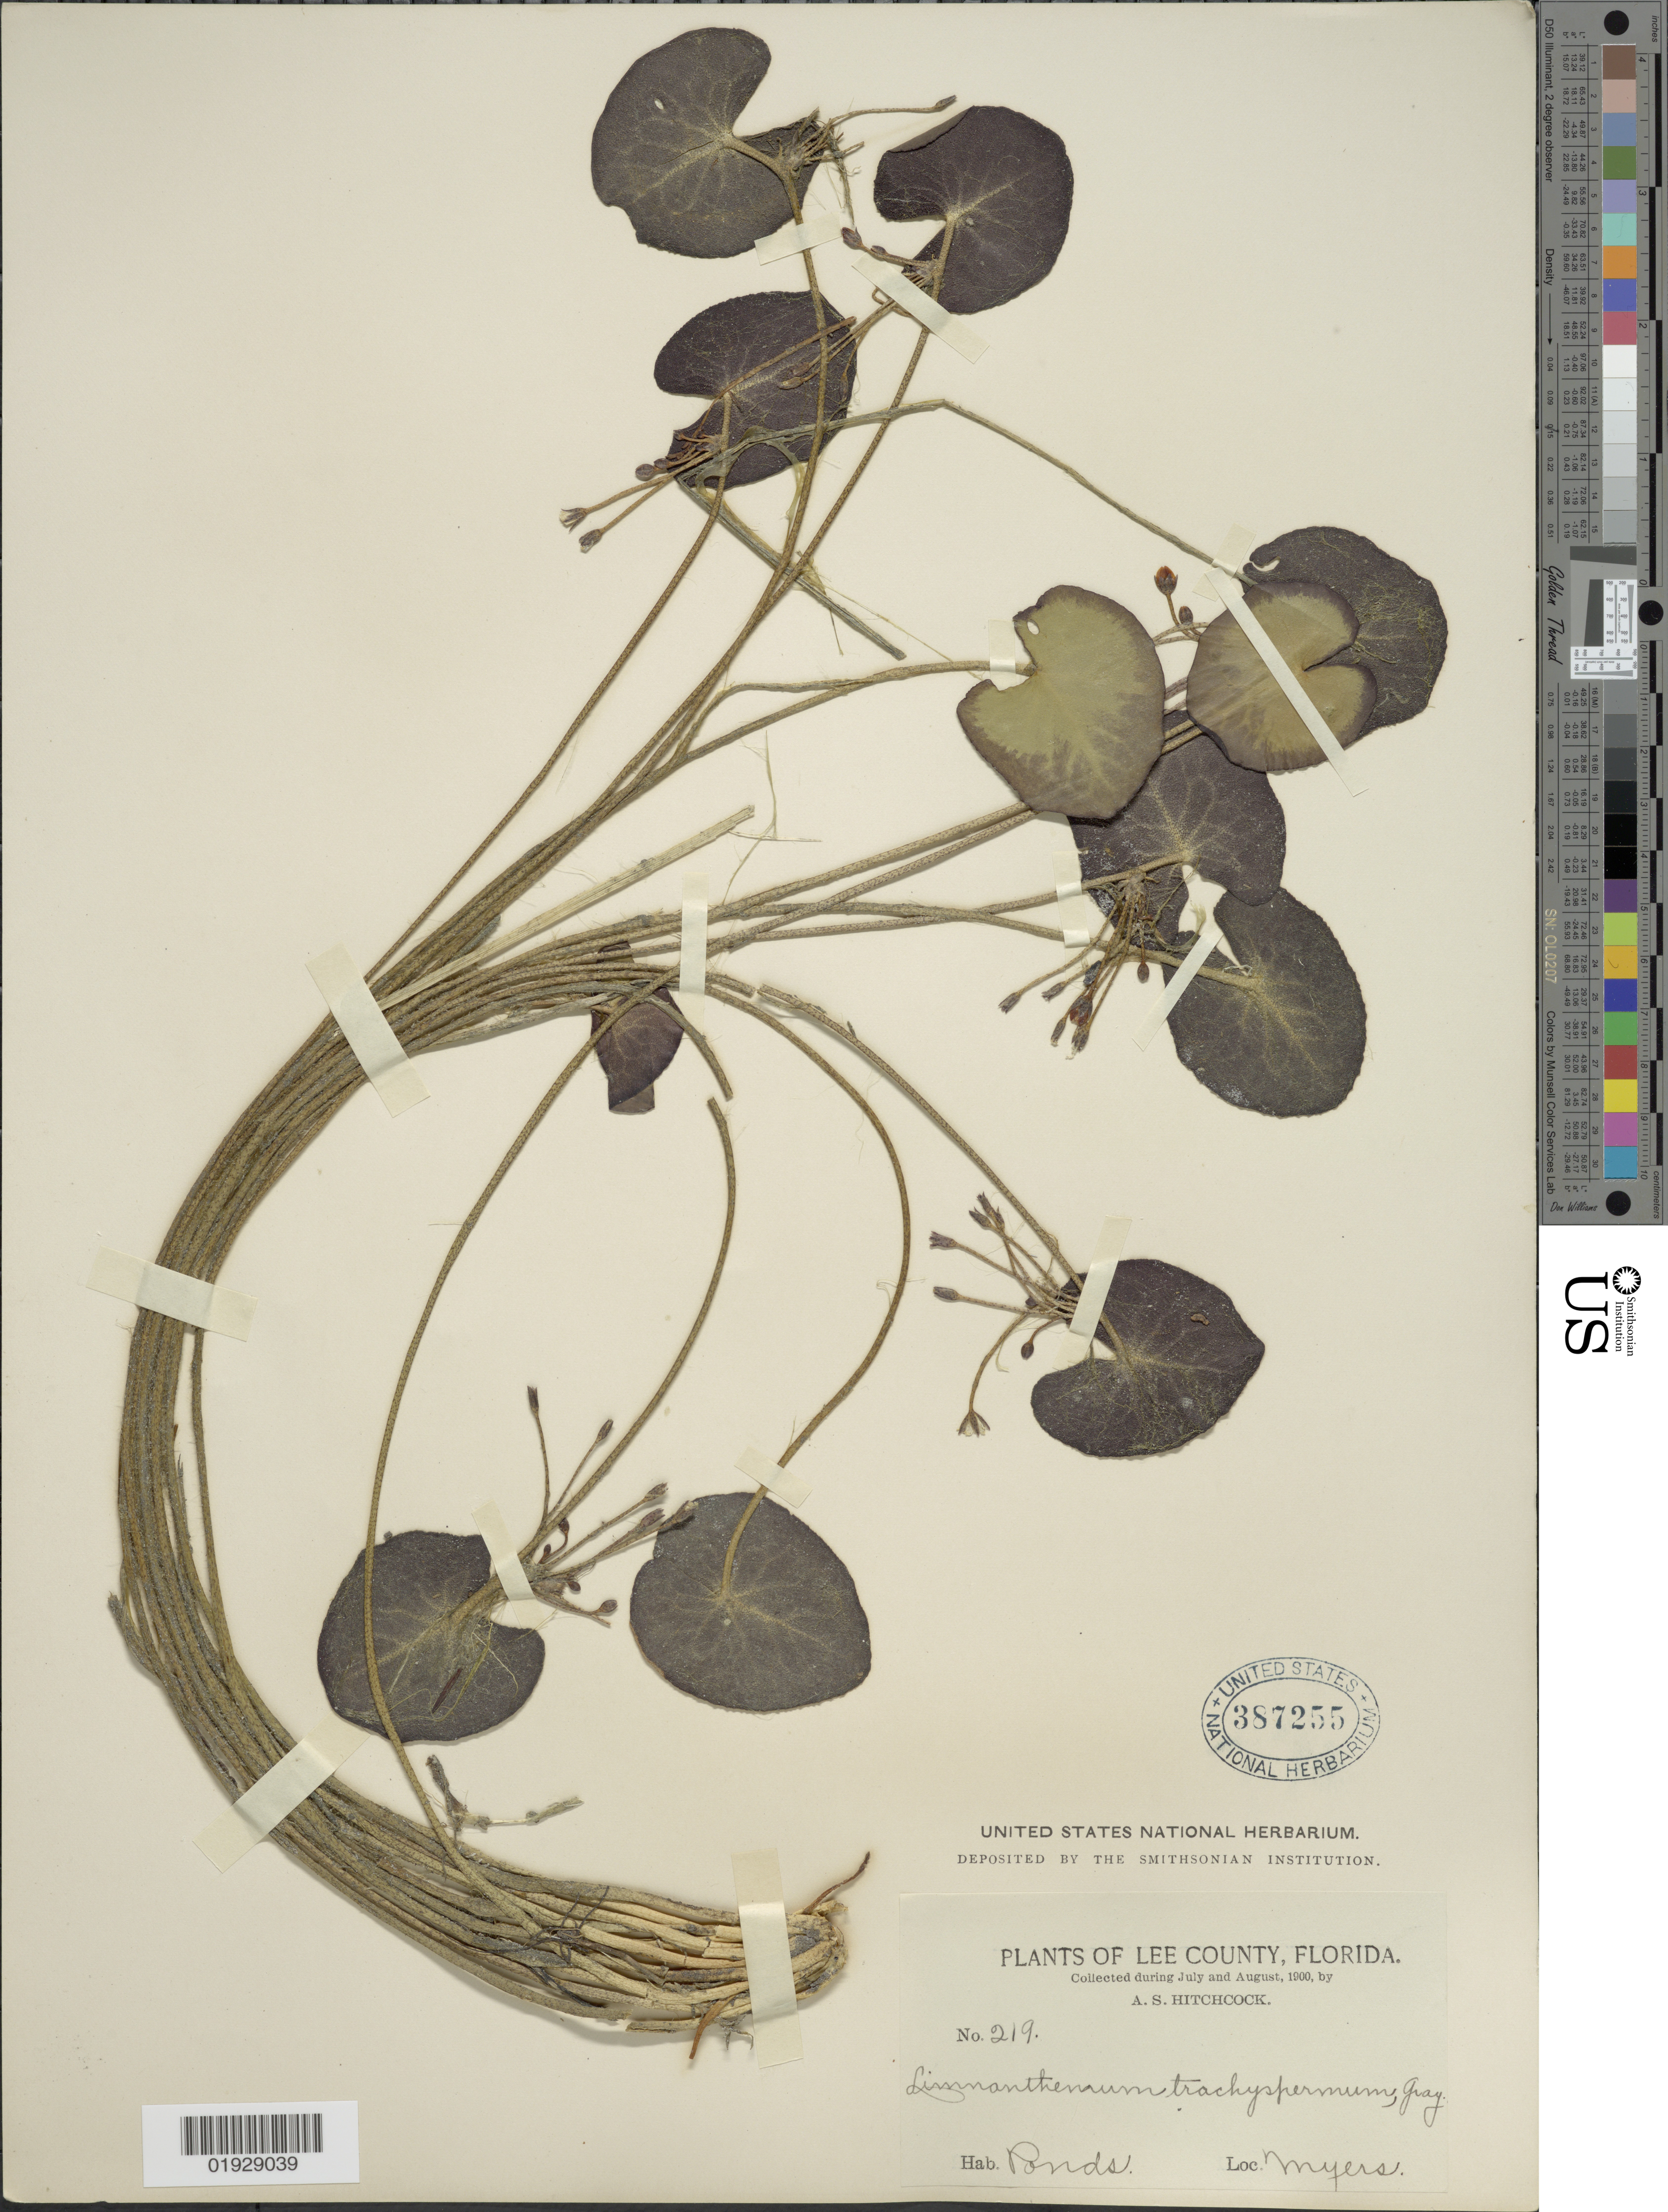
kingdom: Plantae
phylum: Tracheophyta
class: Magnoliopsida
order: Asterales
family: Menyanthaceae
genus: Nymphoides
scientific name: Nymphoides aquatica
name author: (J.F. Gmel.) Kuntze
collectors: A. S. Hitchcock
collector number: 219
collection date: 1900-07/1900-08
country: United States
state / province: Florida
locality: Lee County, Myers.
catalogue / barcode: US 387255